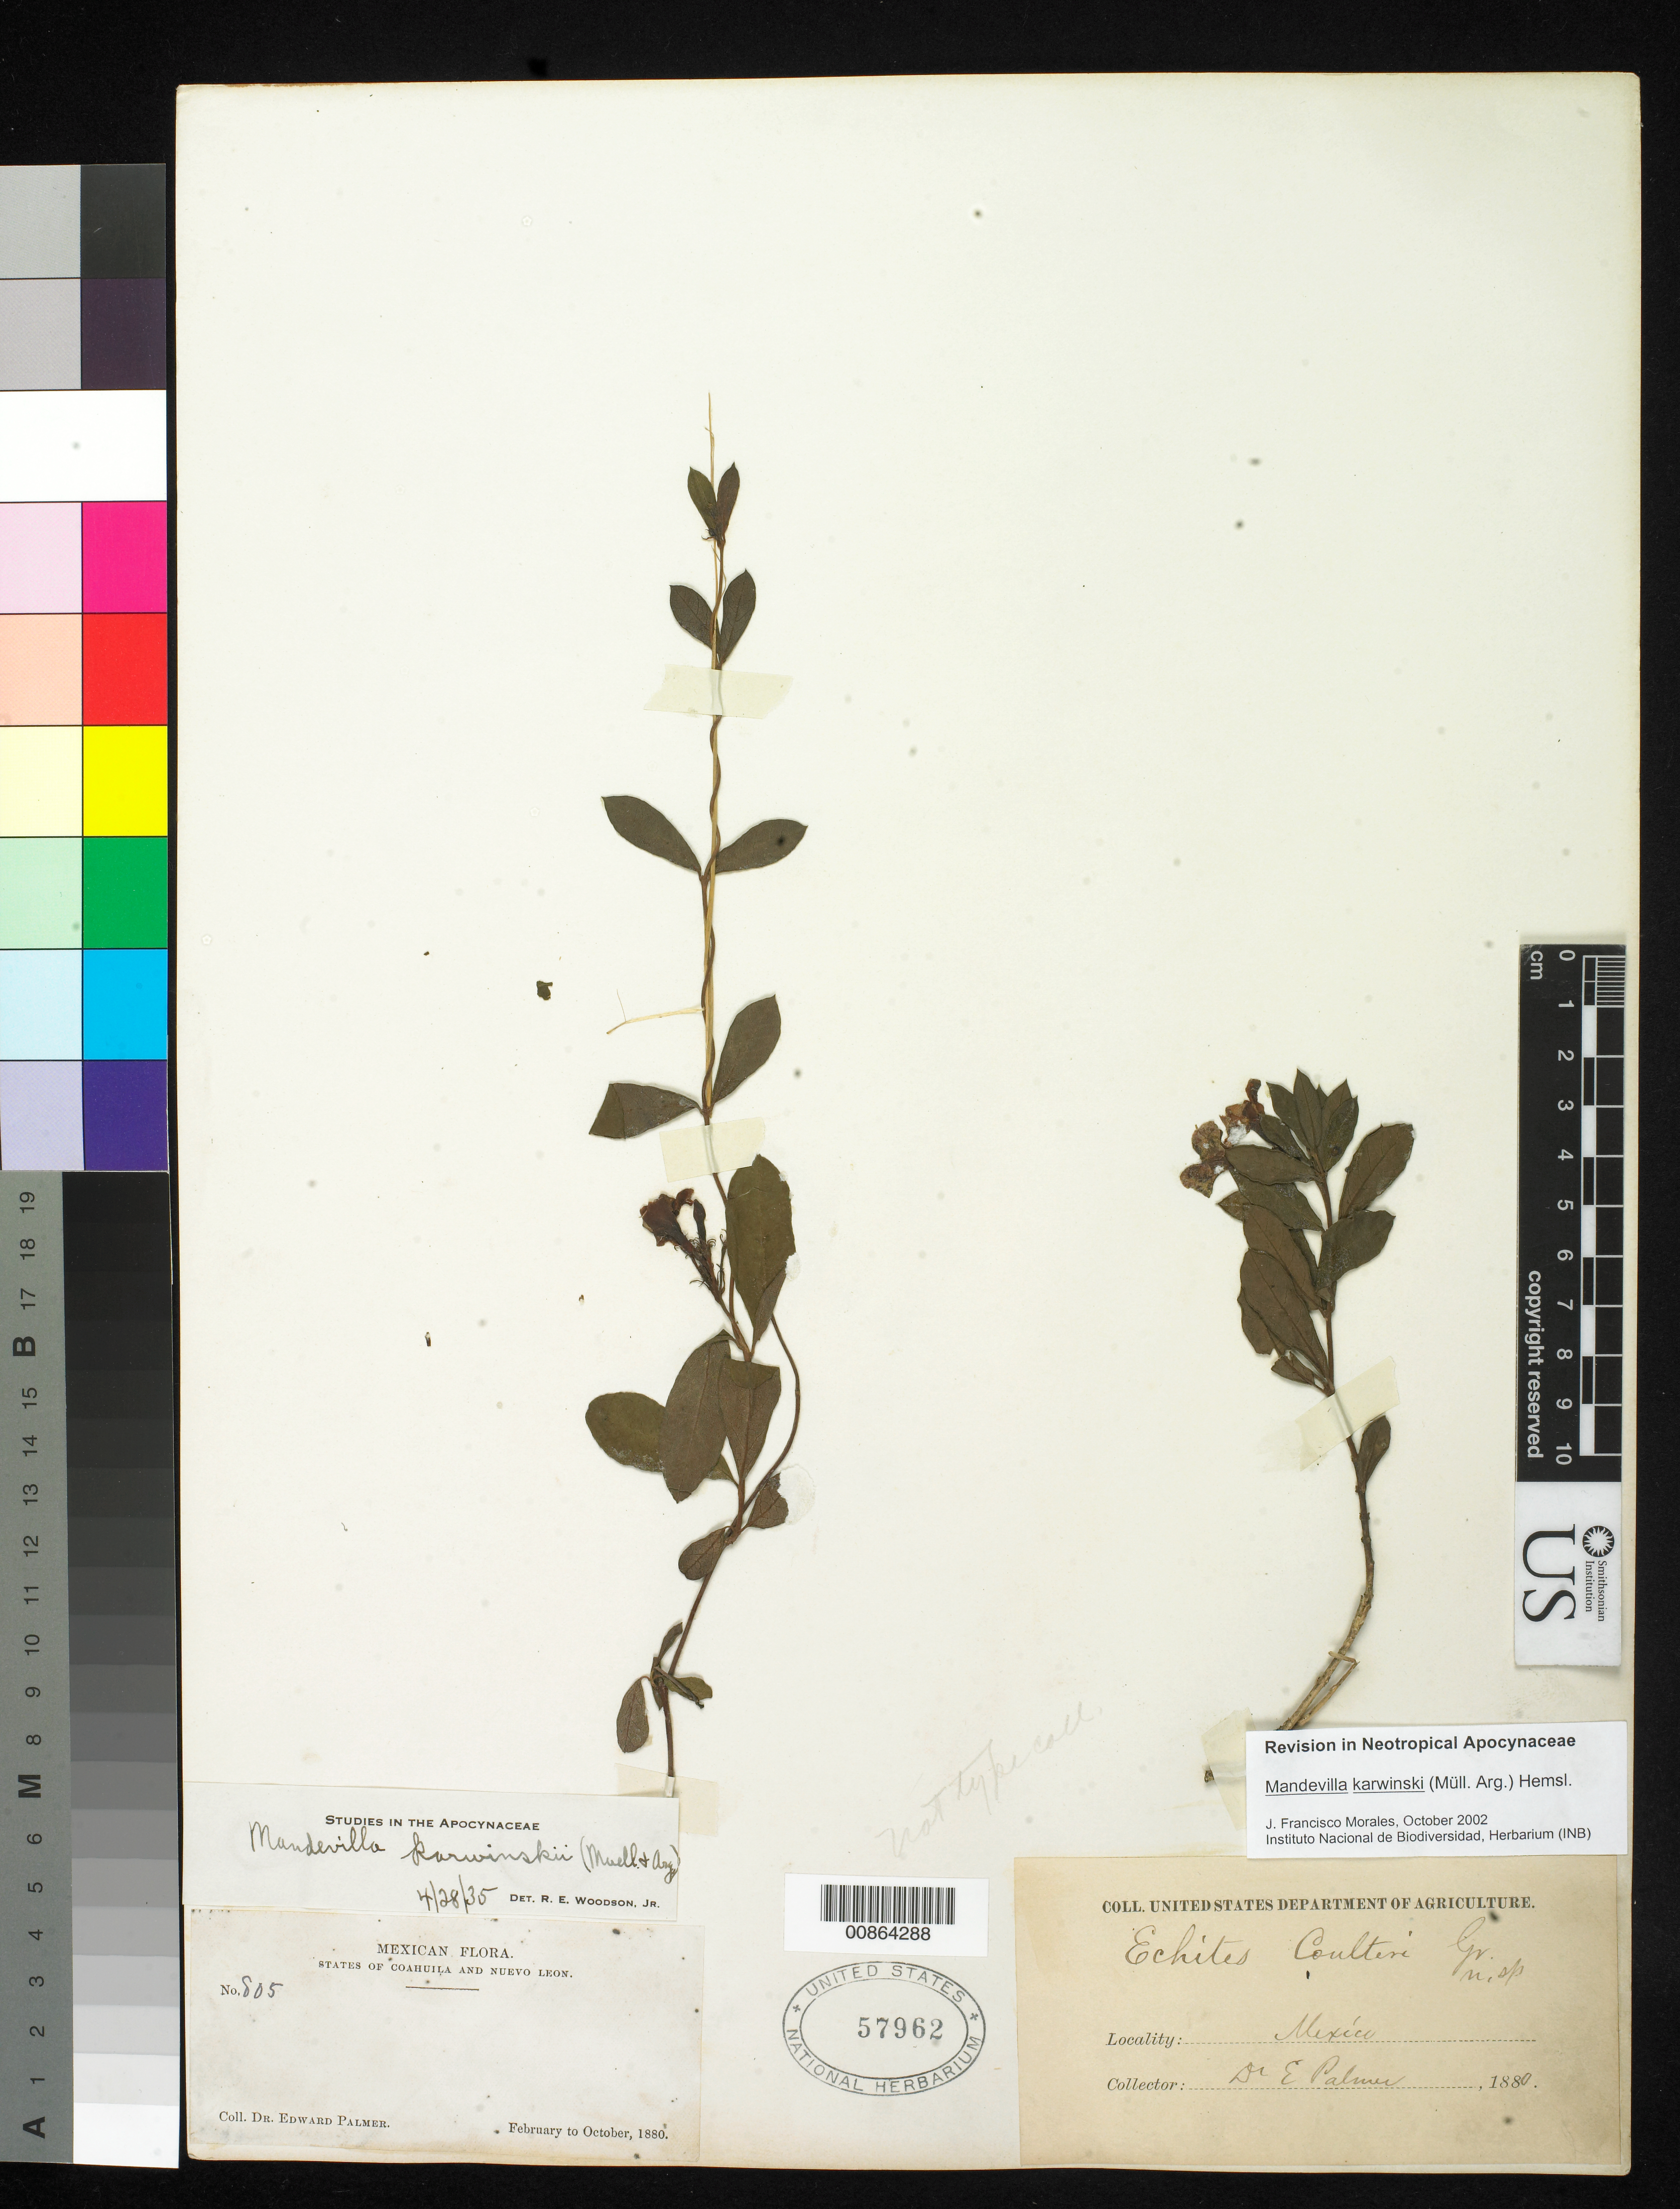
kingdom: Plantae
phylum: Tracheophyta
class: Magnoliopsida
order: Gentianales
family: Apocynaceae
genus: Mandevilla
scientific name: Mandevilla karwinski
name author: (Müll. Arg.) Hemsl.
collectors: E. Palmer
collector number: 805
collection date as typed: Feb 1880 to -- Oct 1880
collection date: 1880-02/1880-10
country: Mexico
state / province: Coahuila / Nuevo León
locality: States of Coahuila and Nuevo León.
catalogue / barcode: US 57962